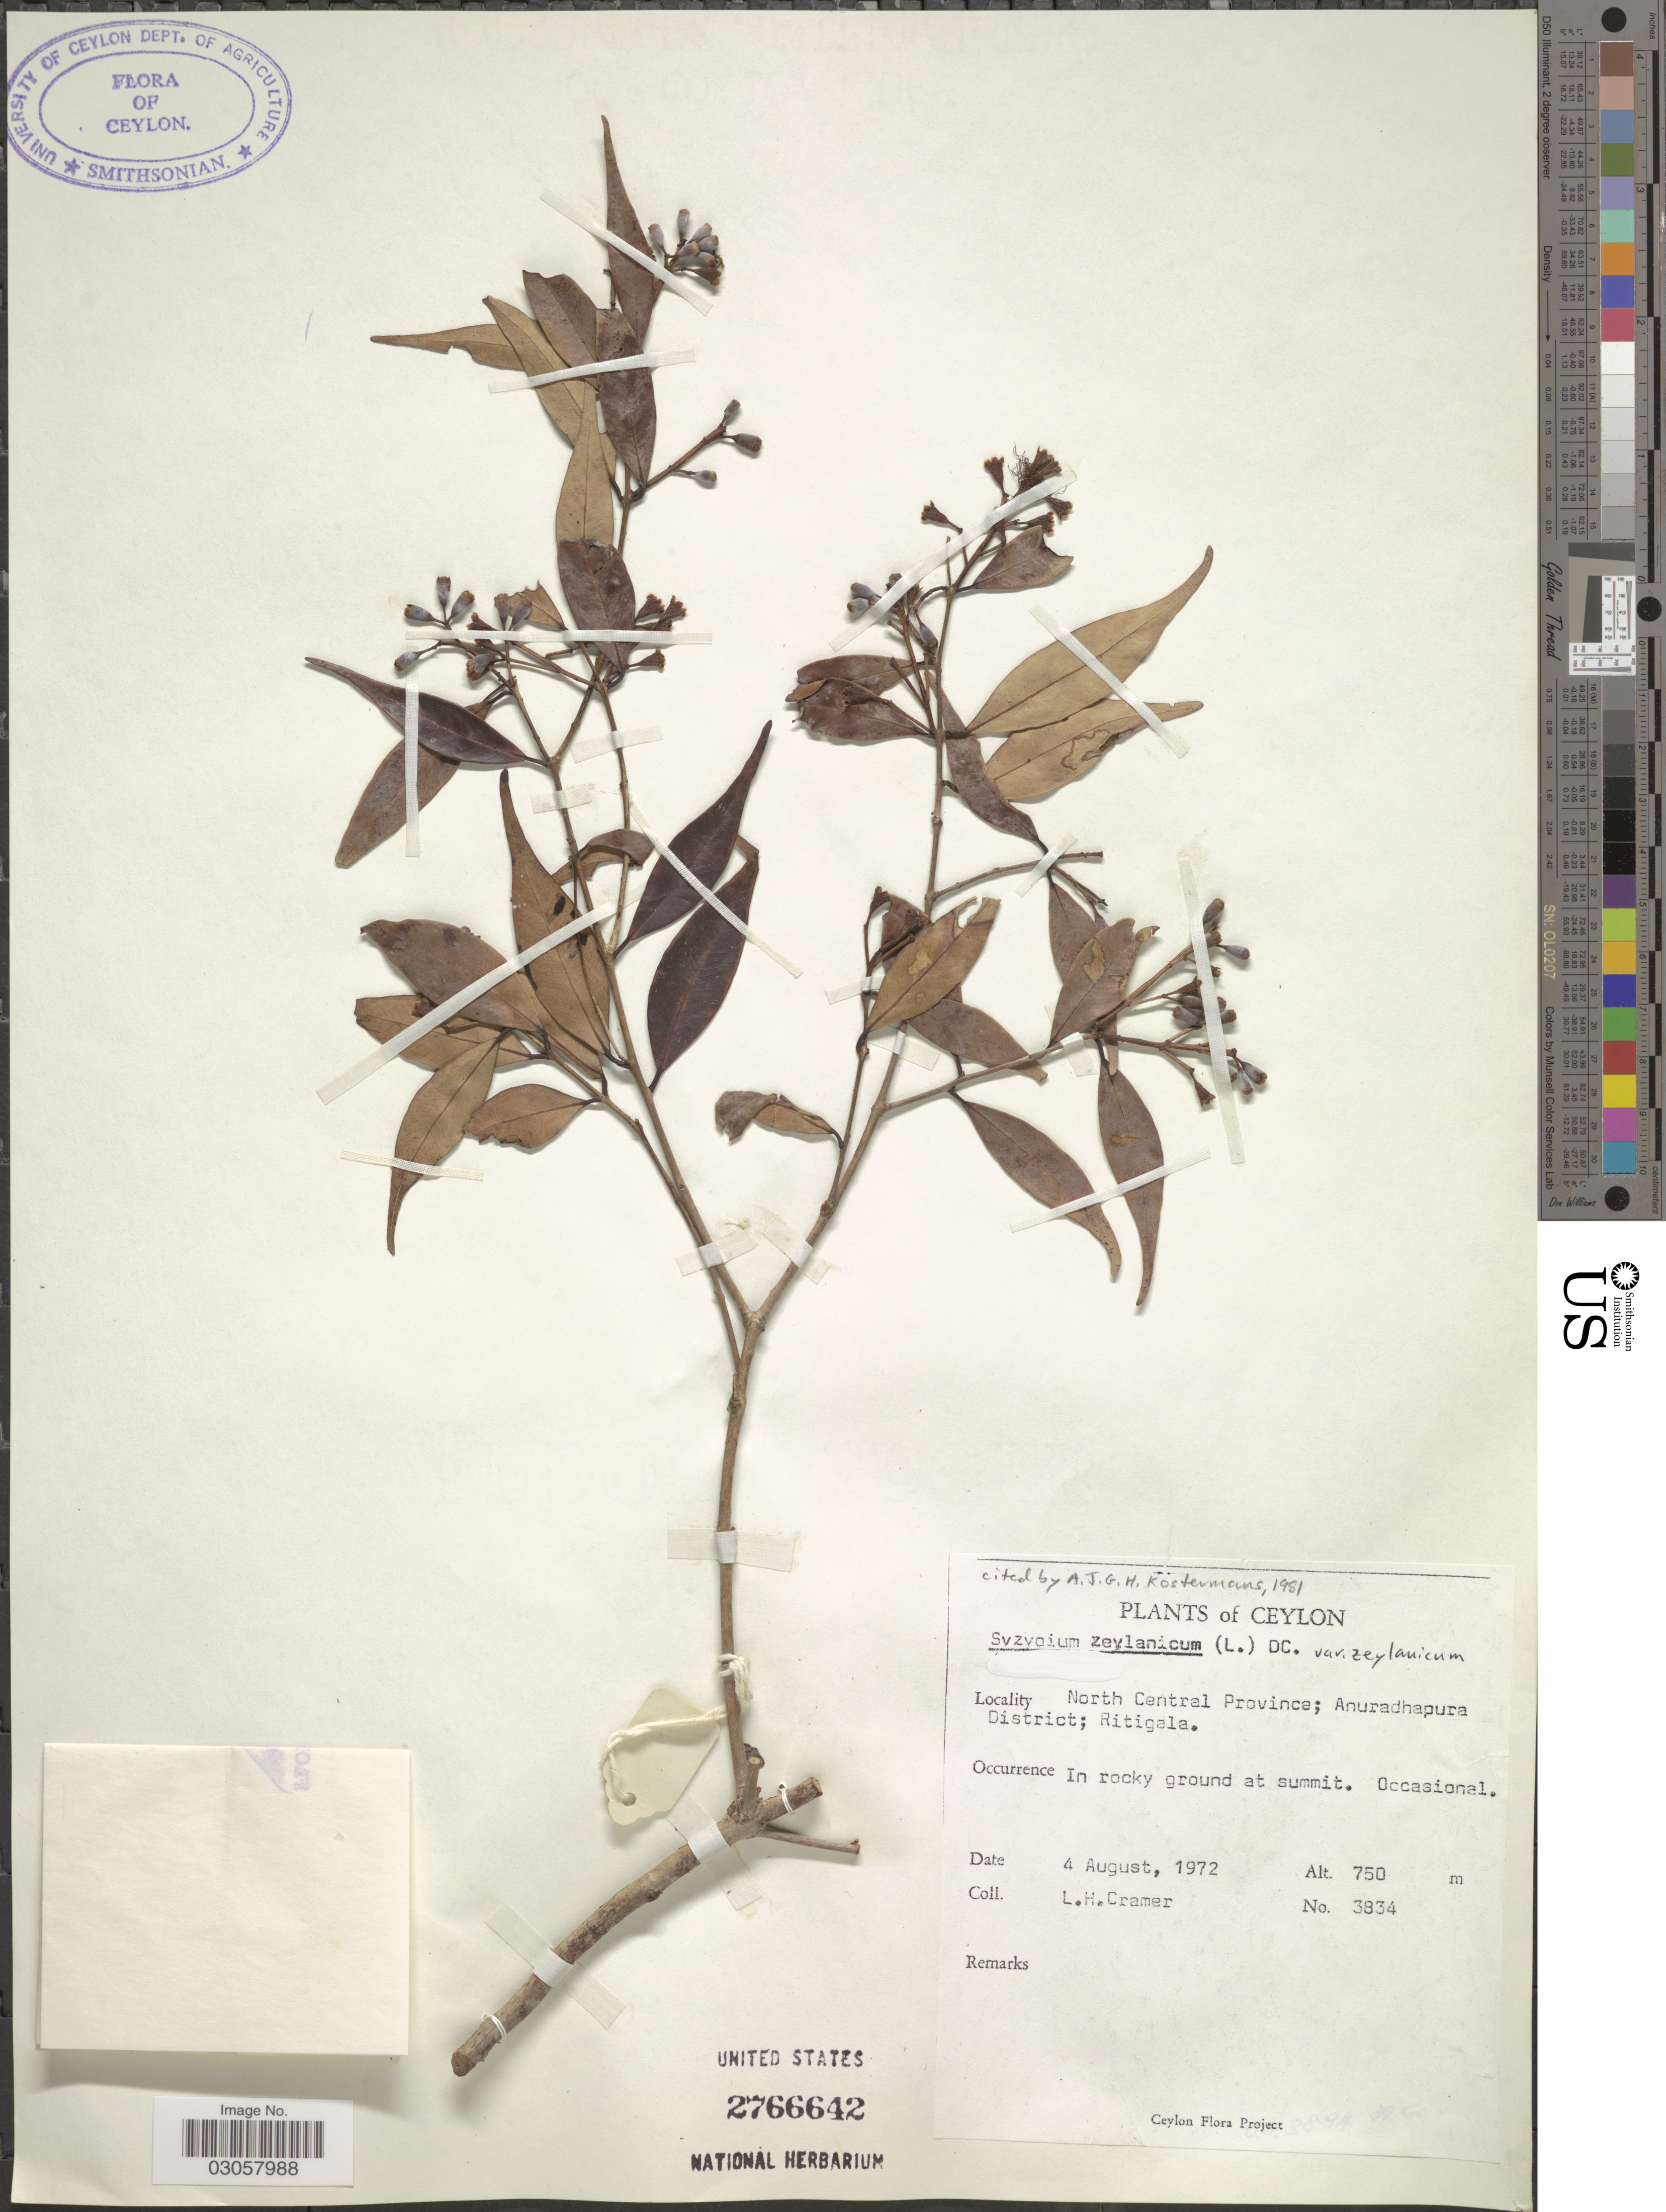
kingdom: Plantae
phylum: Tracheophyta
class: Magnoliopsida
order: Myrtales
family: Myrtaceae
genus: Syzygium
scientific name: Syzygium zeylanicum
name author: (L.) DC.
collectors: L. H. Cramer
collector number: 3834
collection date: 1972-08-04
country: Sri Lanka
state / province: North Central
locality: Ceylon. Anuradhapura District; Ritigala.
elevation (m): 750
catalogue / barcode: US 2766642